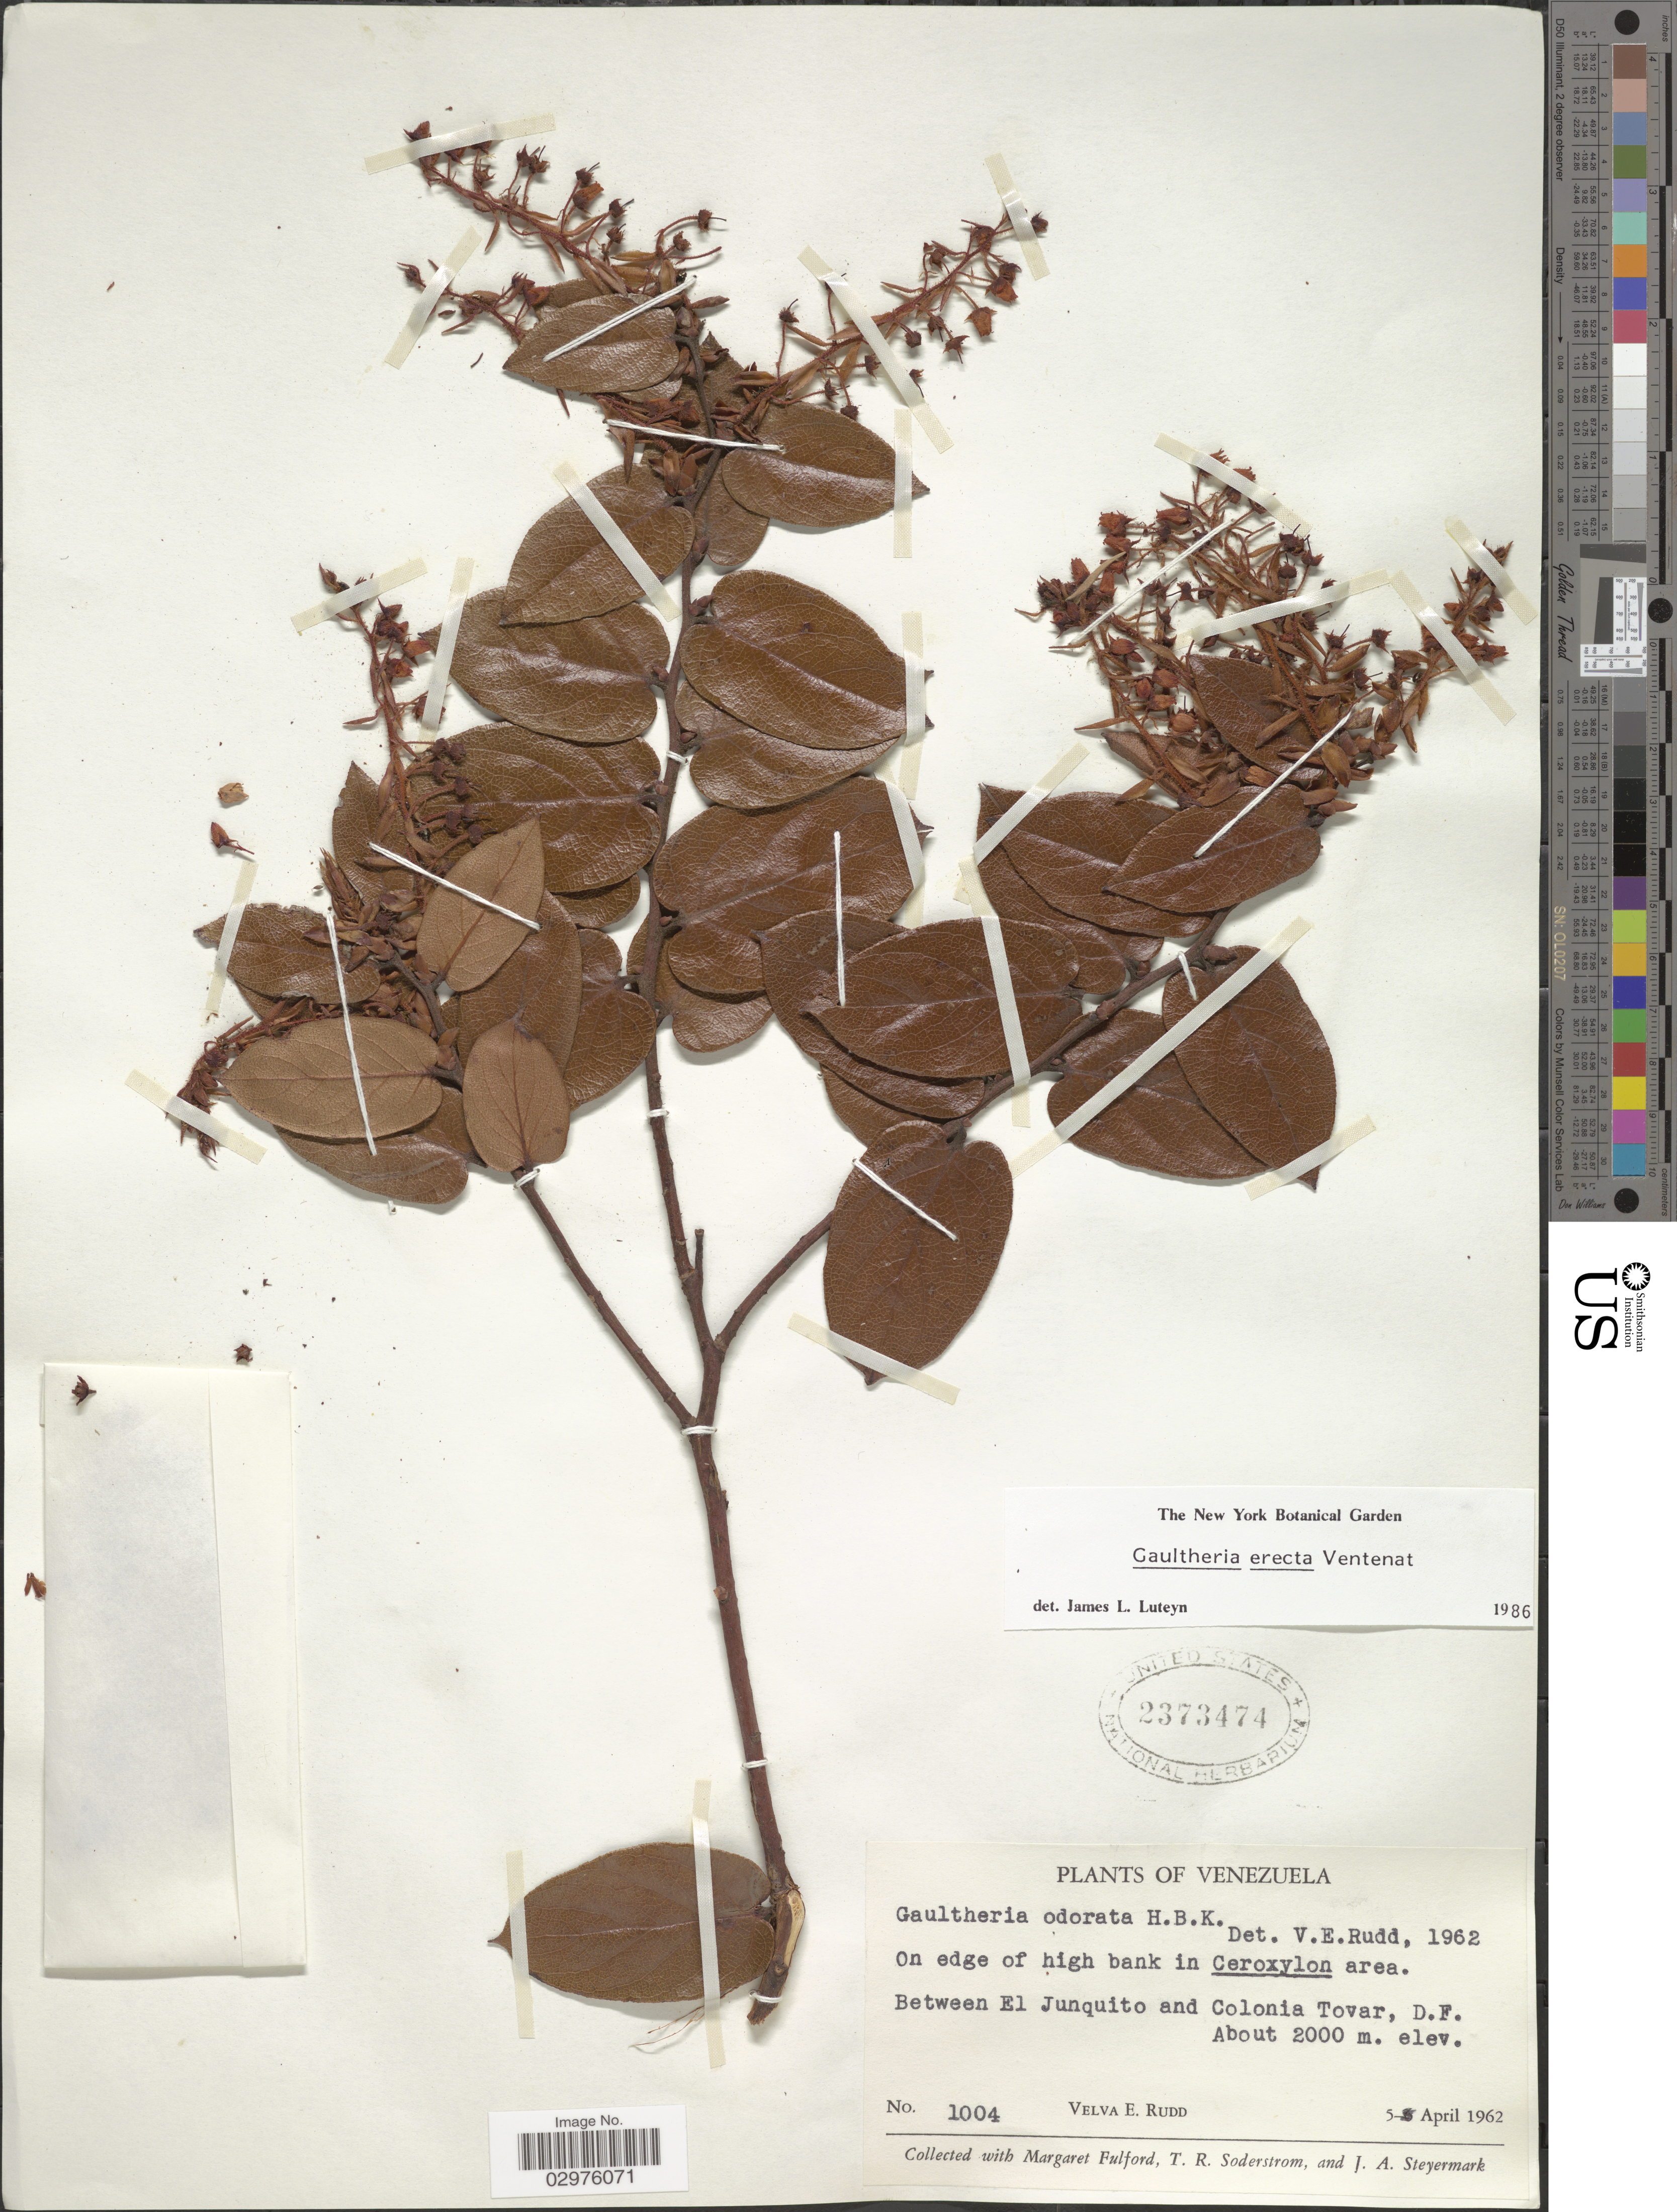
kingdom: Plantae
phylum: Tracheophyta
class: Magnoliopsida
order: Ericales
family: Ericaceae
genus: Gaultheria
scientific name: Gaultheria erecta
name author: Vent.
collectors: V. E. Rudd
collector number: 1004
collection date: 1962-04-05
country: Venezuela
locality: Between El Junquito and Colonia Tovar, D.F.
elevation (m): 2000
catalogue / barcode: US 2373474